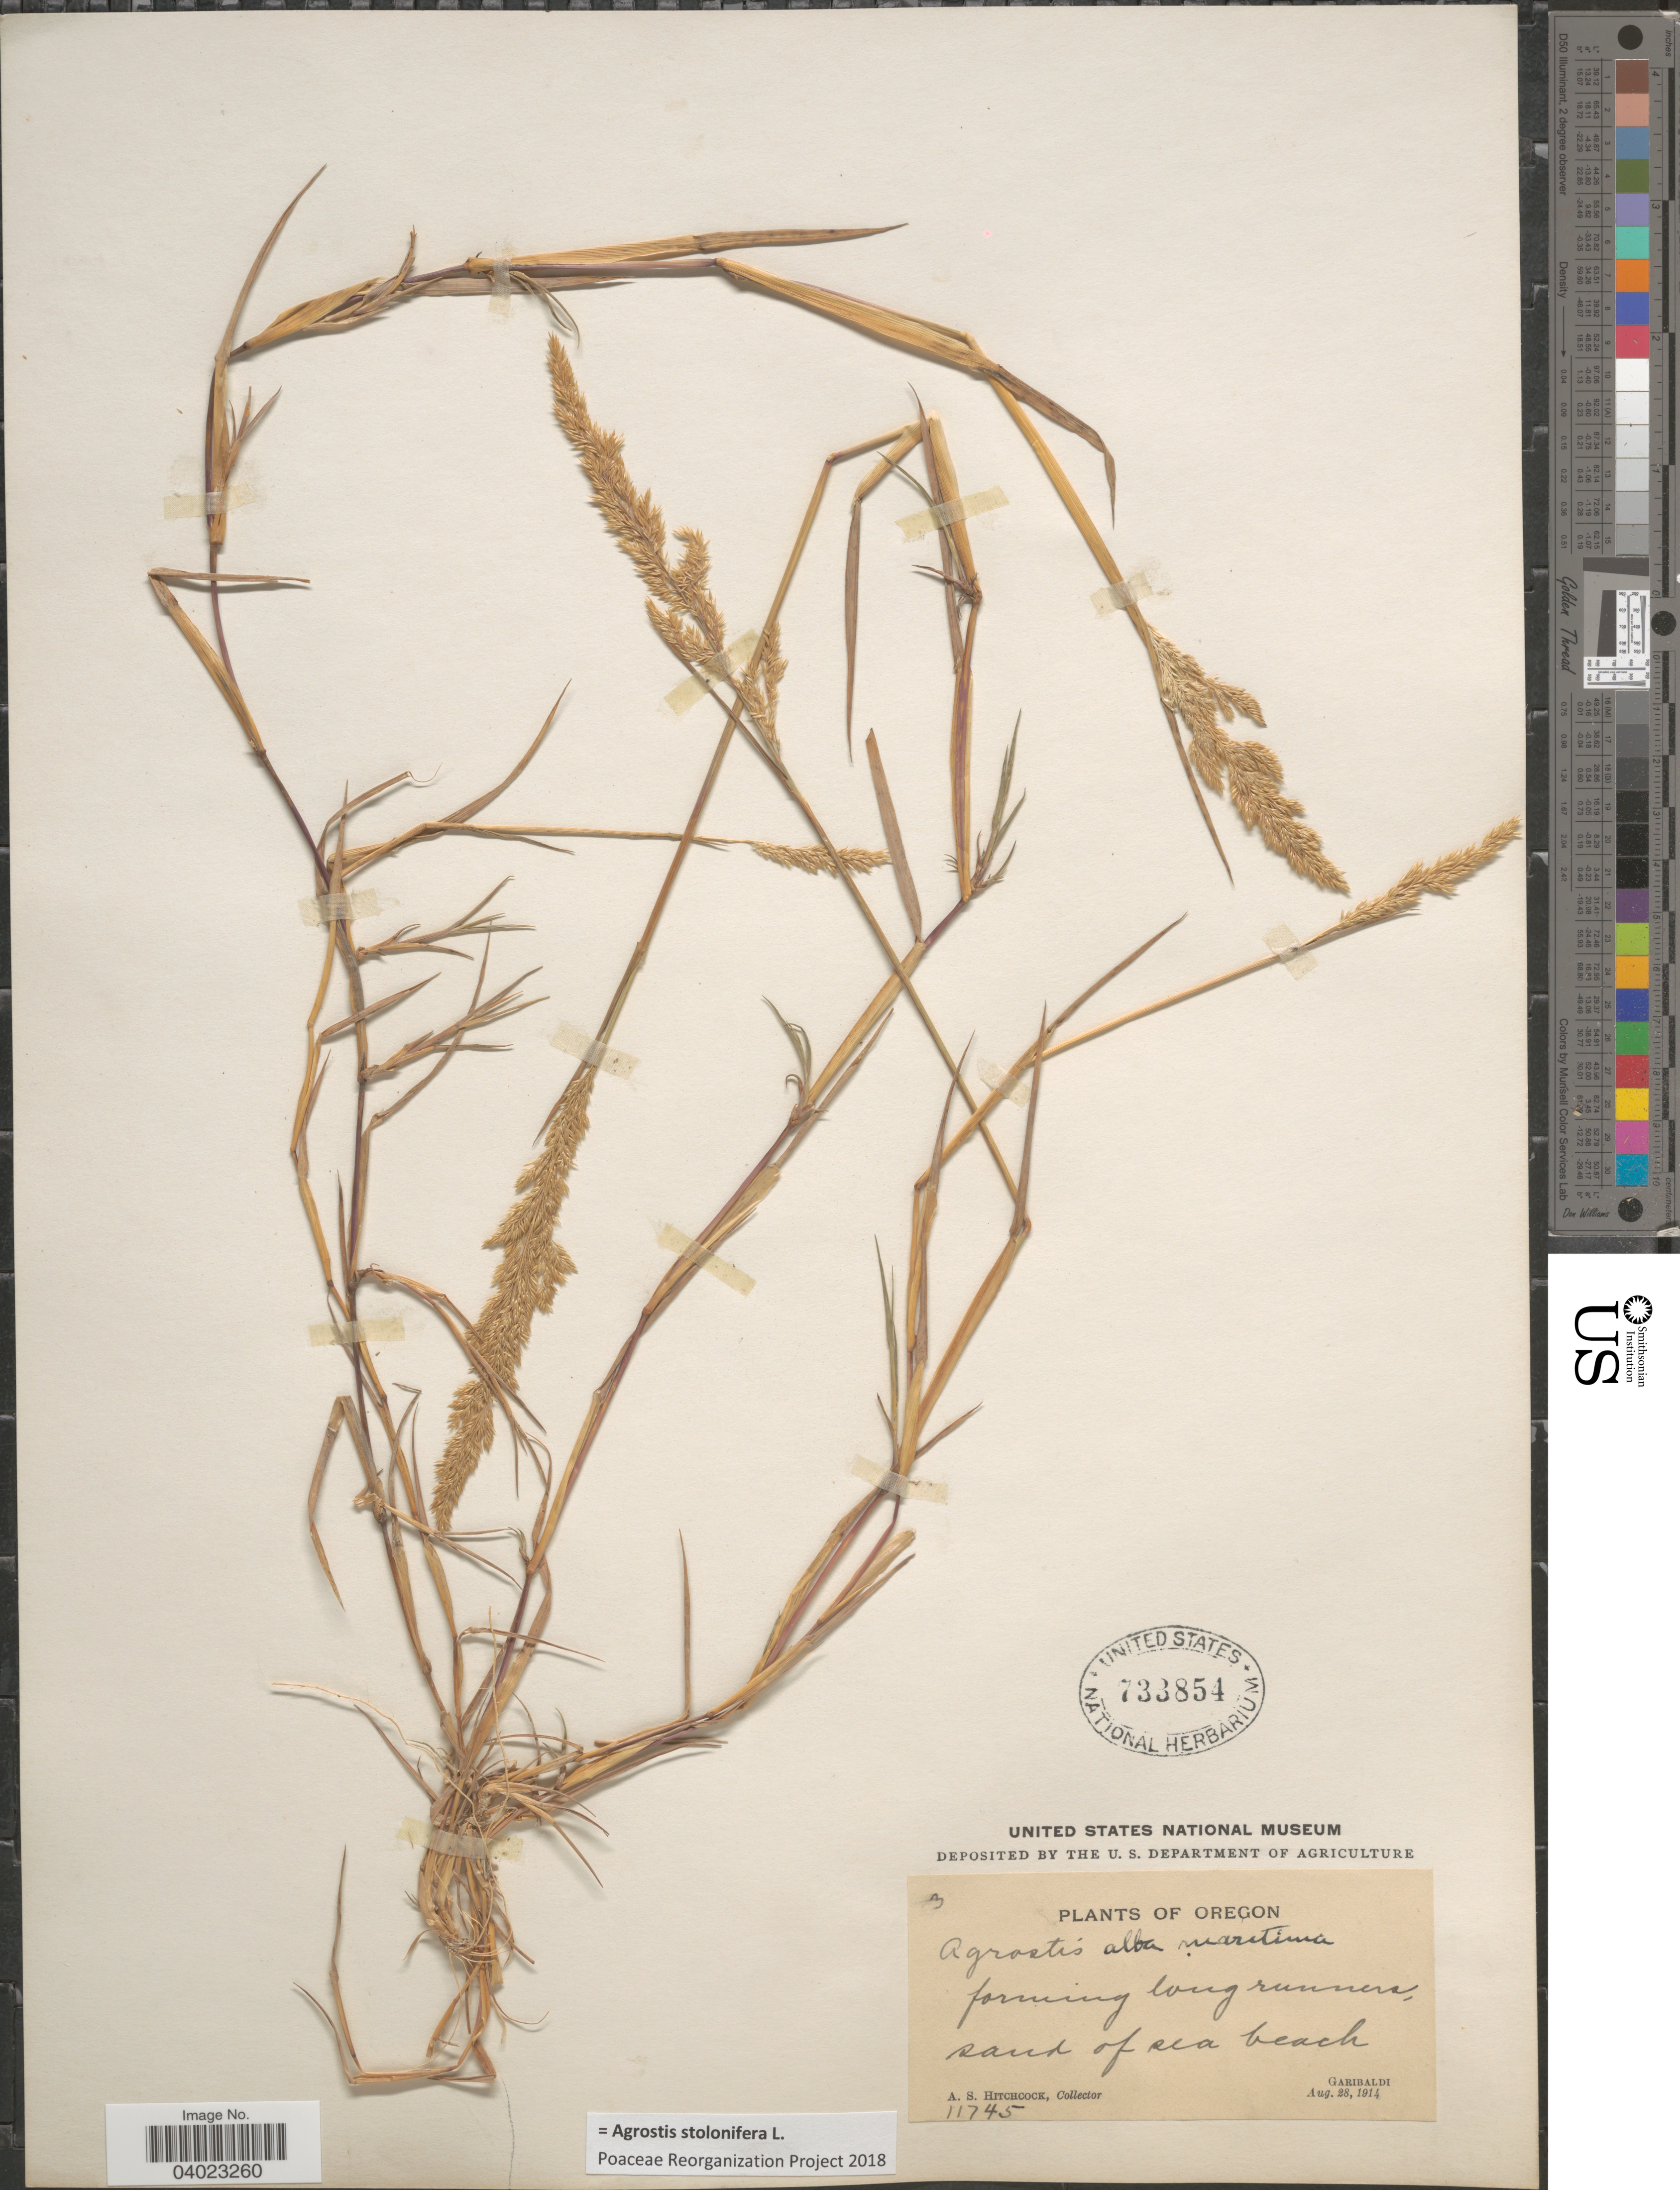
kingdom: Plantae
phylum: Tracheophyta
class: Liliopsida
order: Poales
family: Poaceae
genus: Agrostis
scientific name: Agrostis stolonifera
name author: L.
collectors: A. S. Hitchcock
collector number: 11745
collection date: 1914-08-28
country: United States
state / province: Oregon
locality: Forming long runners, sand of sea beach. Garibaldi.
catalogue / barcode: US 733854